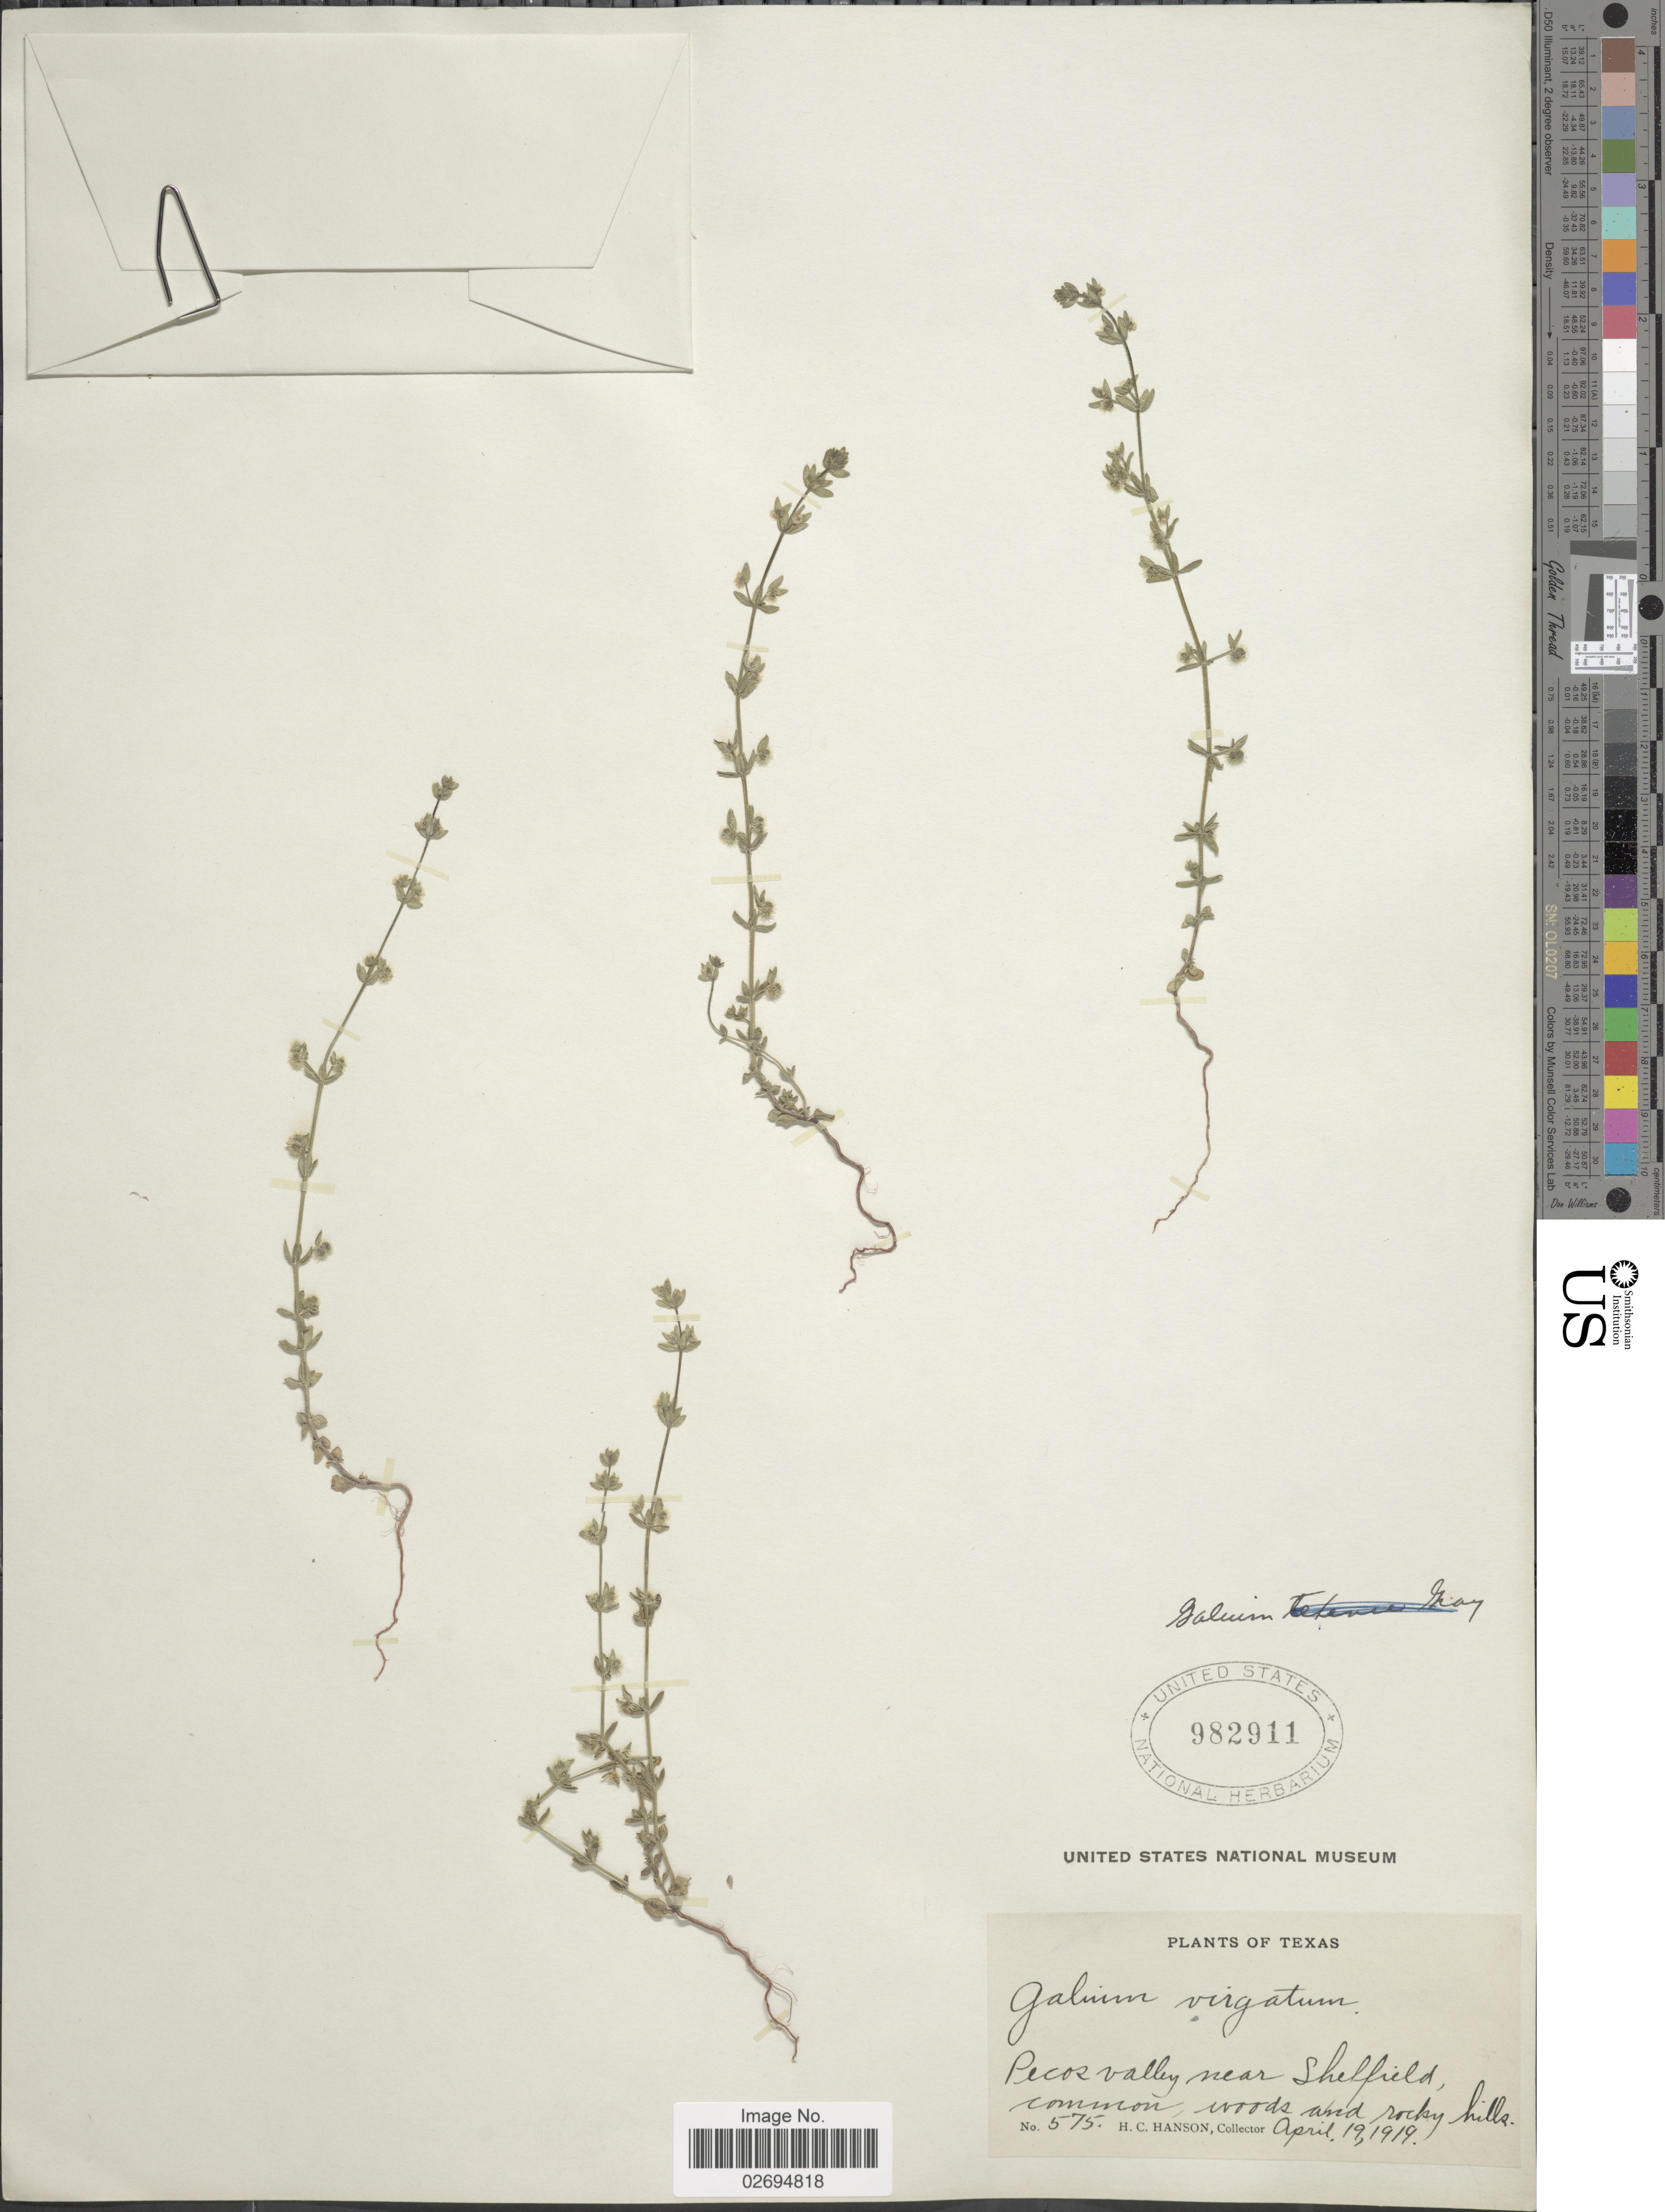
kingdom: Plantae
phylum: Tracheophyta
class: Magnoliopsida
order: Gentianales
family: Rubiaceae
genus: Galium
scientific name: Galium virgatum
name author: Nutt.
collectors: H. Hanson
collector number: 575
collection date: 1919-04-19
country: United States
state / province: Texas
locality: Pecos Valley near Sheffield, common woods and rocky hills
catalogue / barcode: US 982911